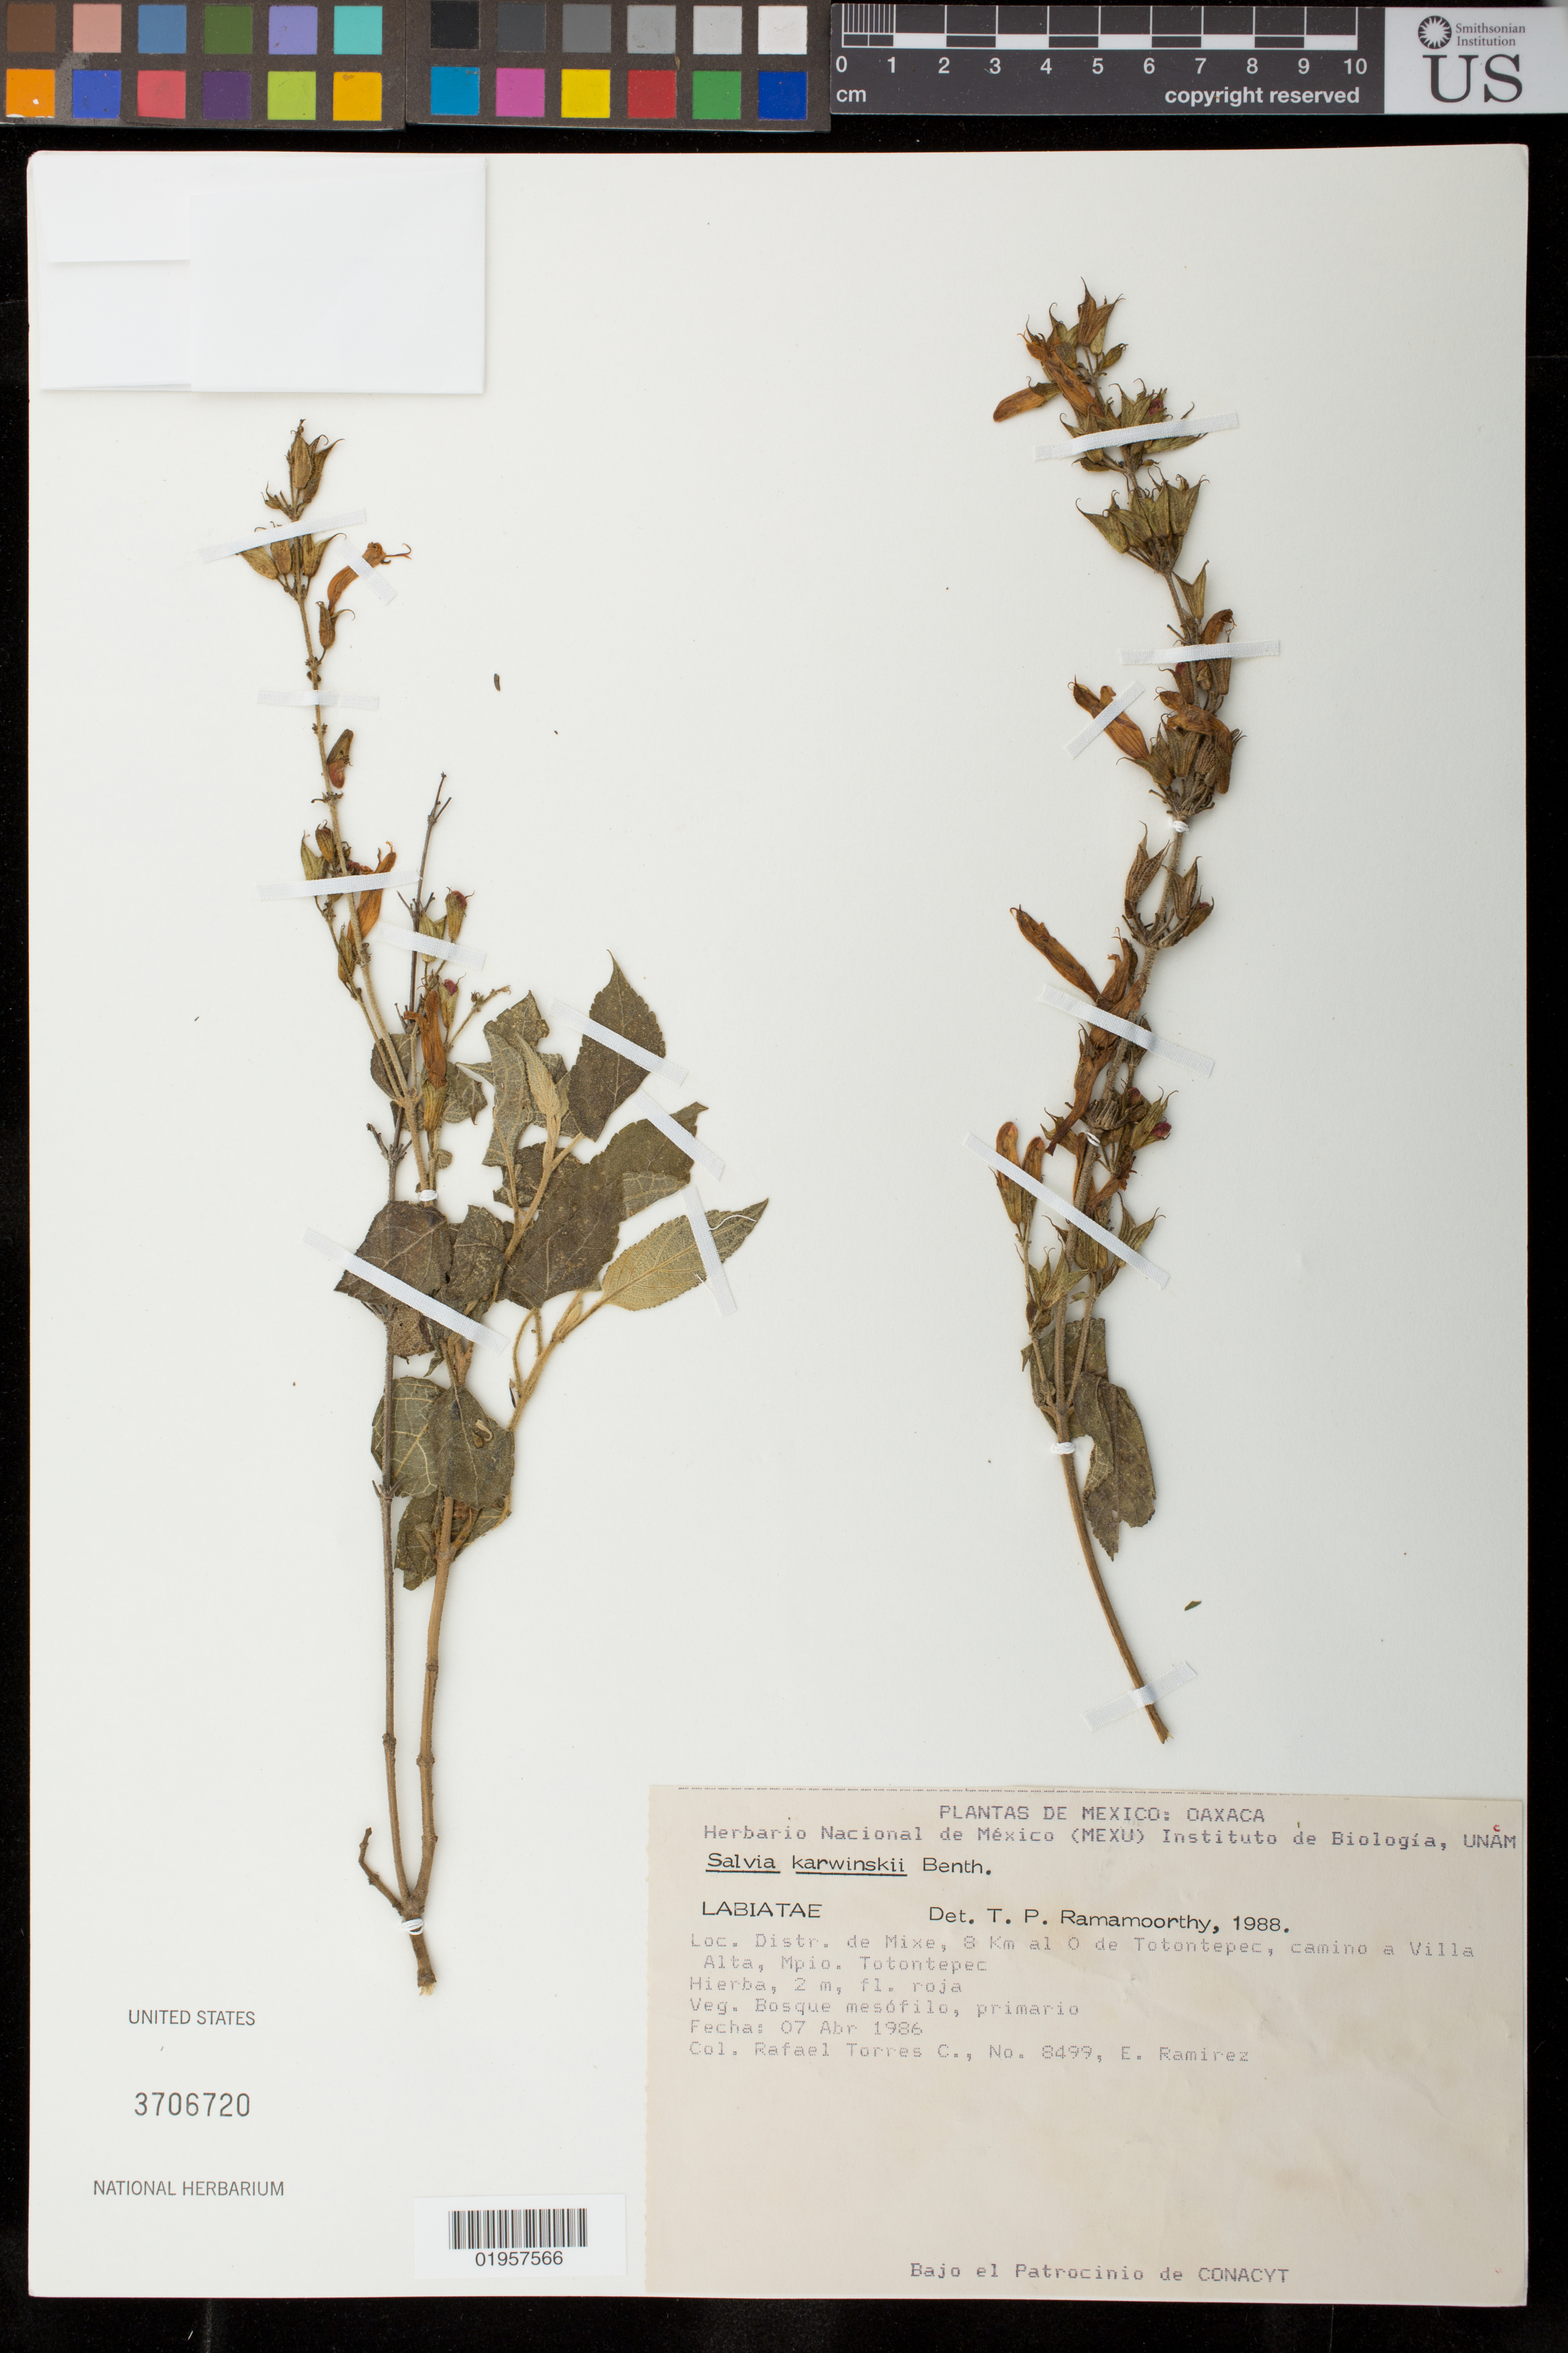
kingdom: Plantae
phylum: Tracheophyta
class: Magnoliopsida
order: Lamiales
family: Lamiaceae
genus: Salvia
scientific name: Salvia karwinskii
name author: Benth.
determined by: Ramamoorthy, T. P.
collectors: R. Torres C. & E. Ramírez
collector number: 8499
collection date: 1986-04-07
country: Mexico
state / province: Oaxaca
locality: Distr. de Mixe, Mpio. Totontepec; 8 km al O de Totontepec, camino a Villa Alta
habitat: Bosque mesófila, primario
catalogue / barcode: US 3706720